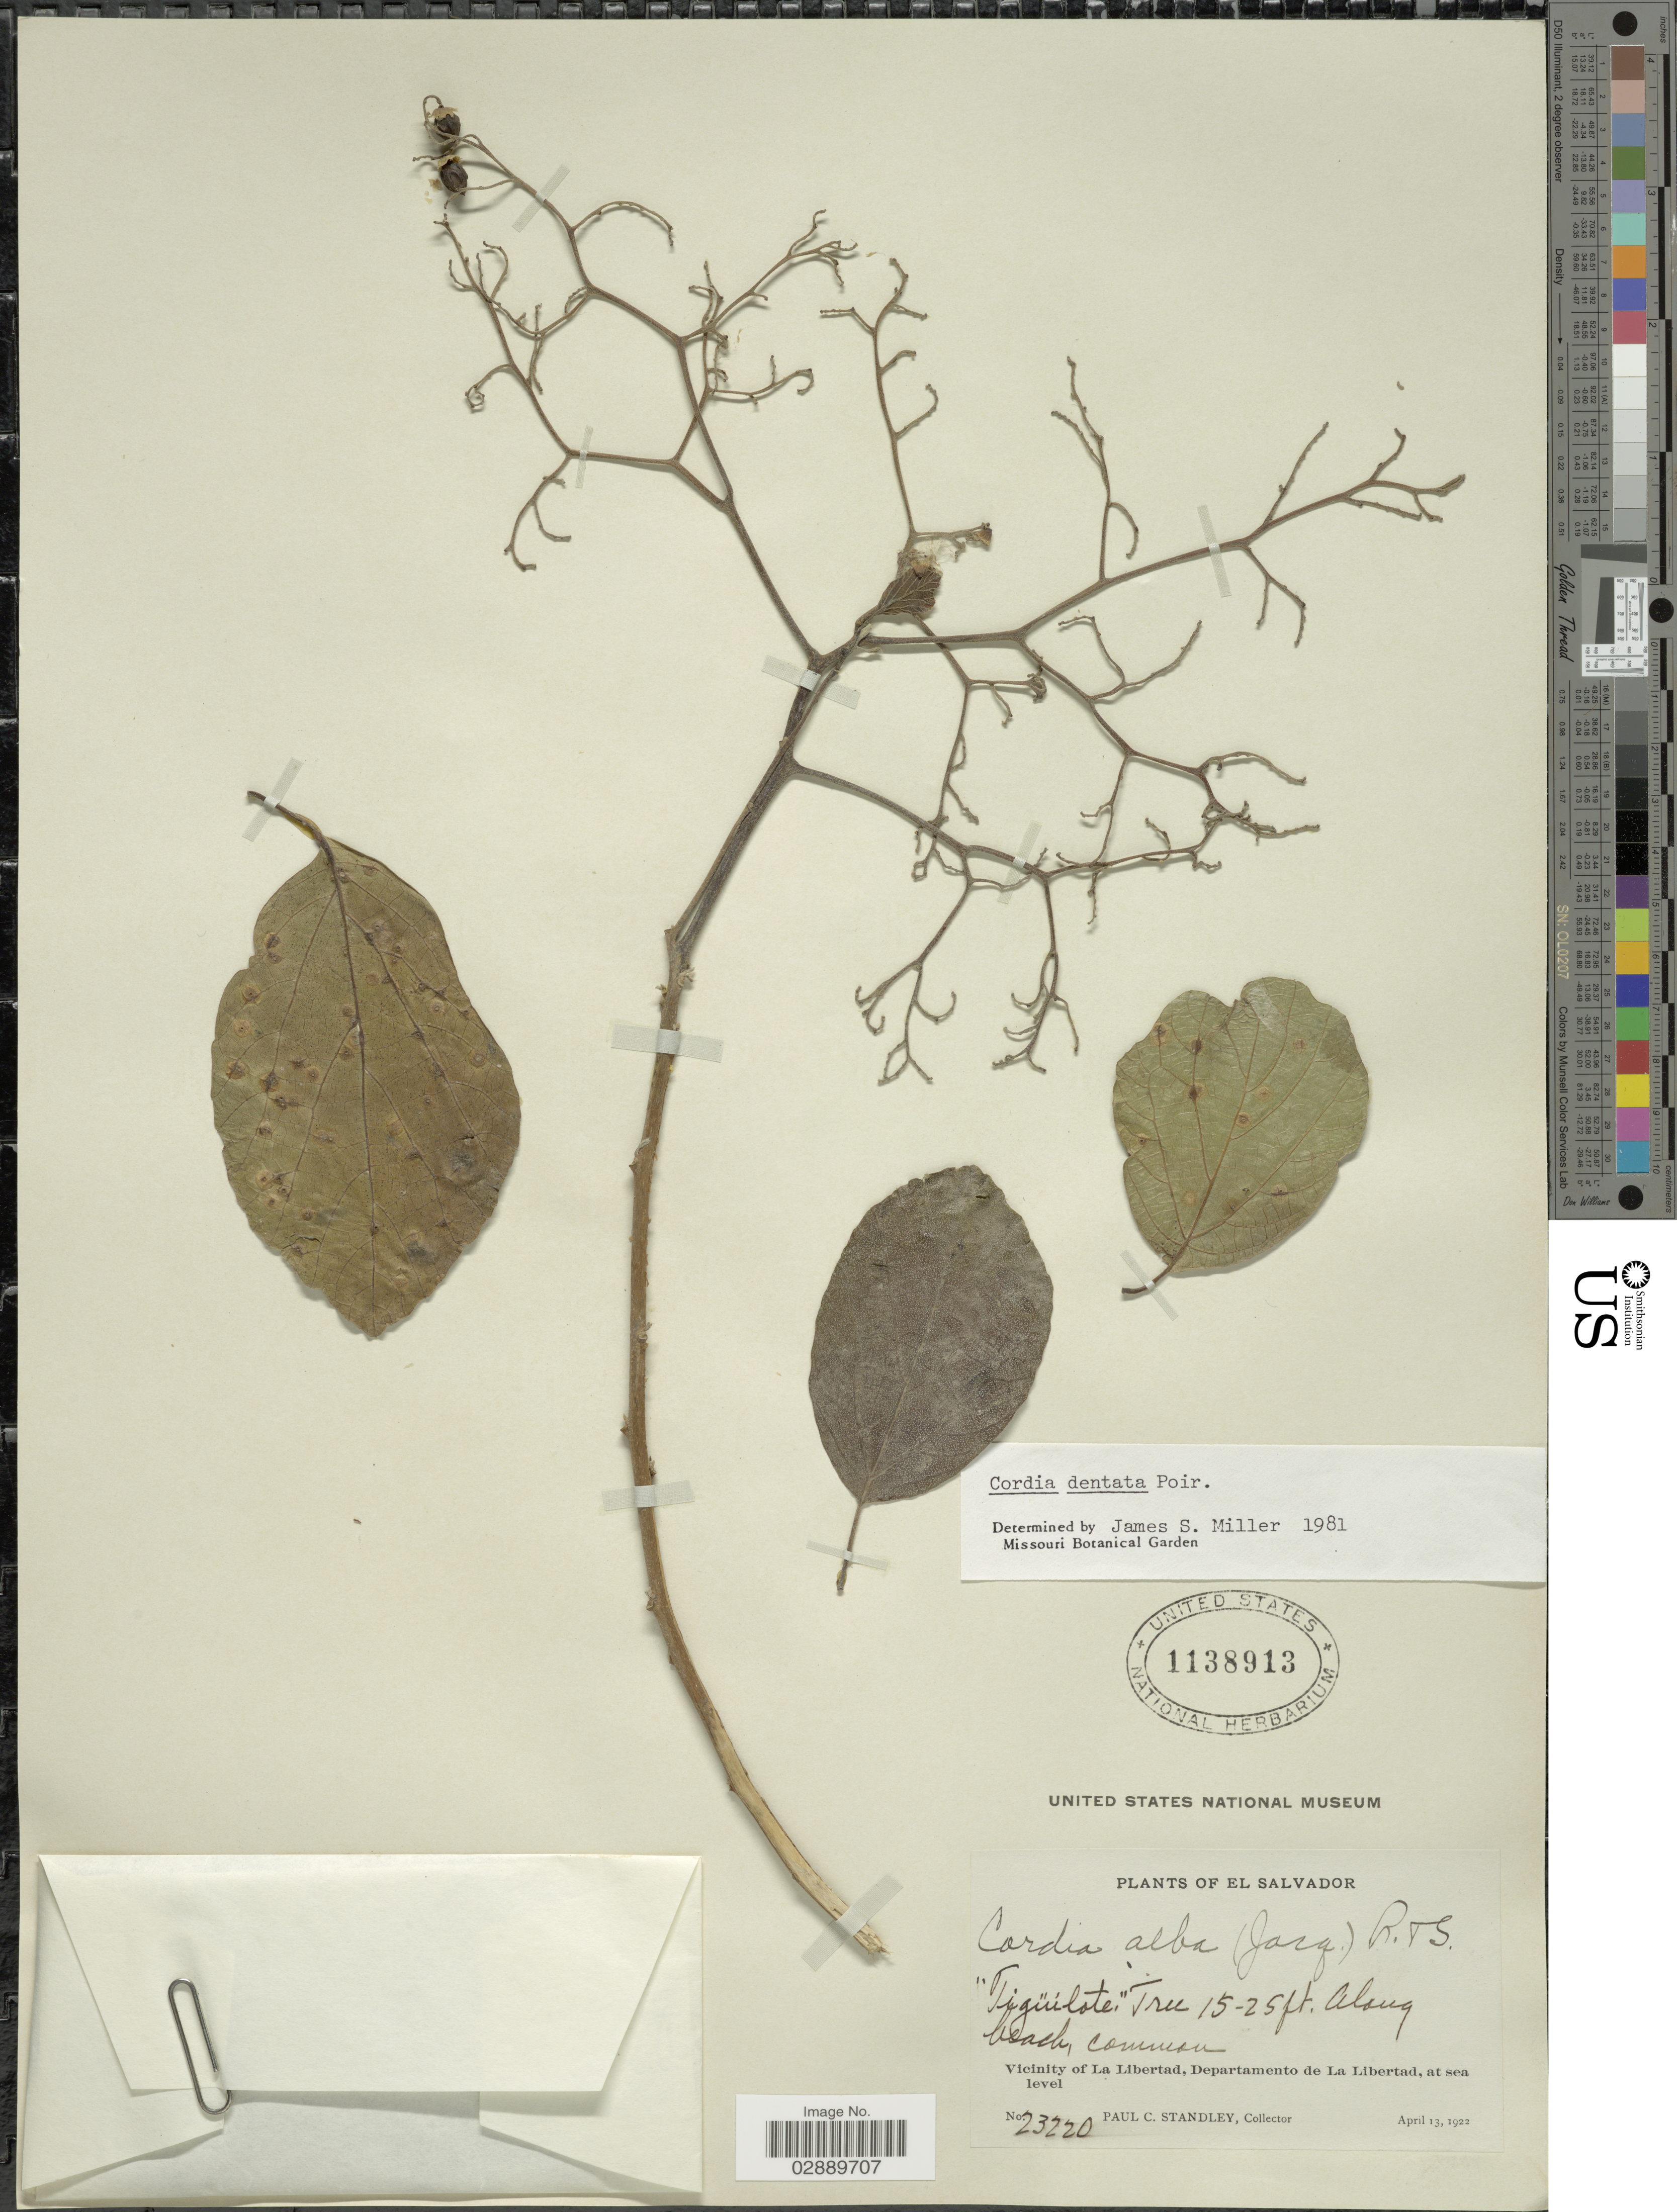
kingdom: Plantae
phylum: Tracheophyta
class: Magnoliopsida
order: Boraginales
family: Cordiaceae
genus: Cordia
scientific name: Cordia dentata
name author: Poir.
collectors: P. C. Standley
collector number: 23220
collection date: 1922-04-13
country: El Salvador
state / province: La Libertad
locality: Vicinity of La Libertad, Departamento de La Libertad.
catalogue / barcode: US 1138913